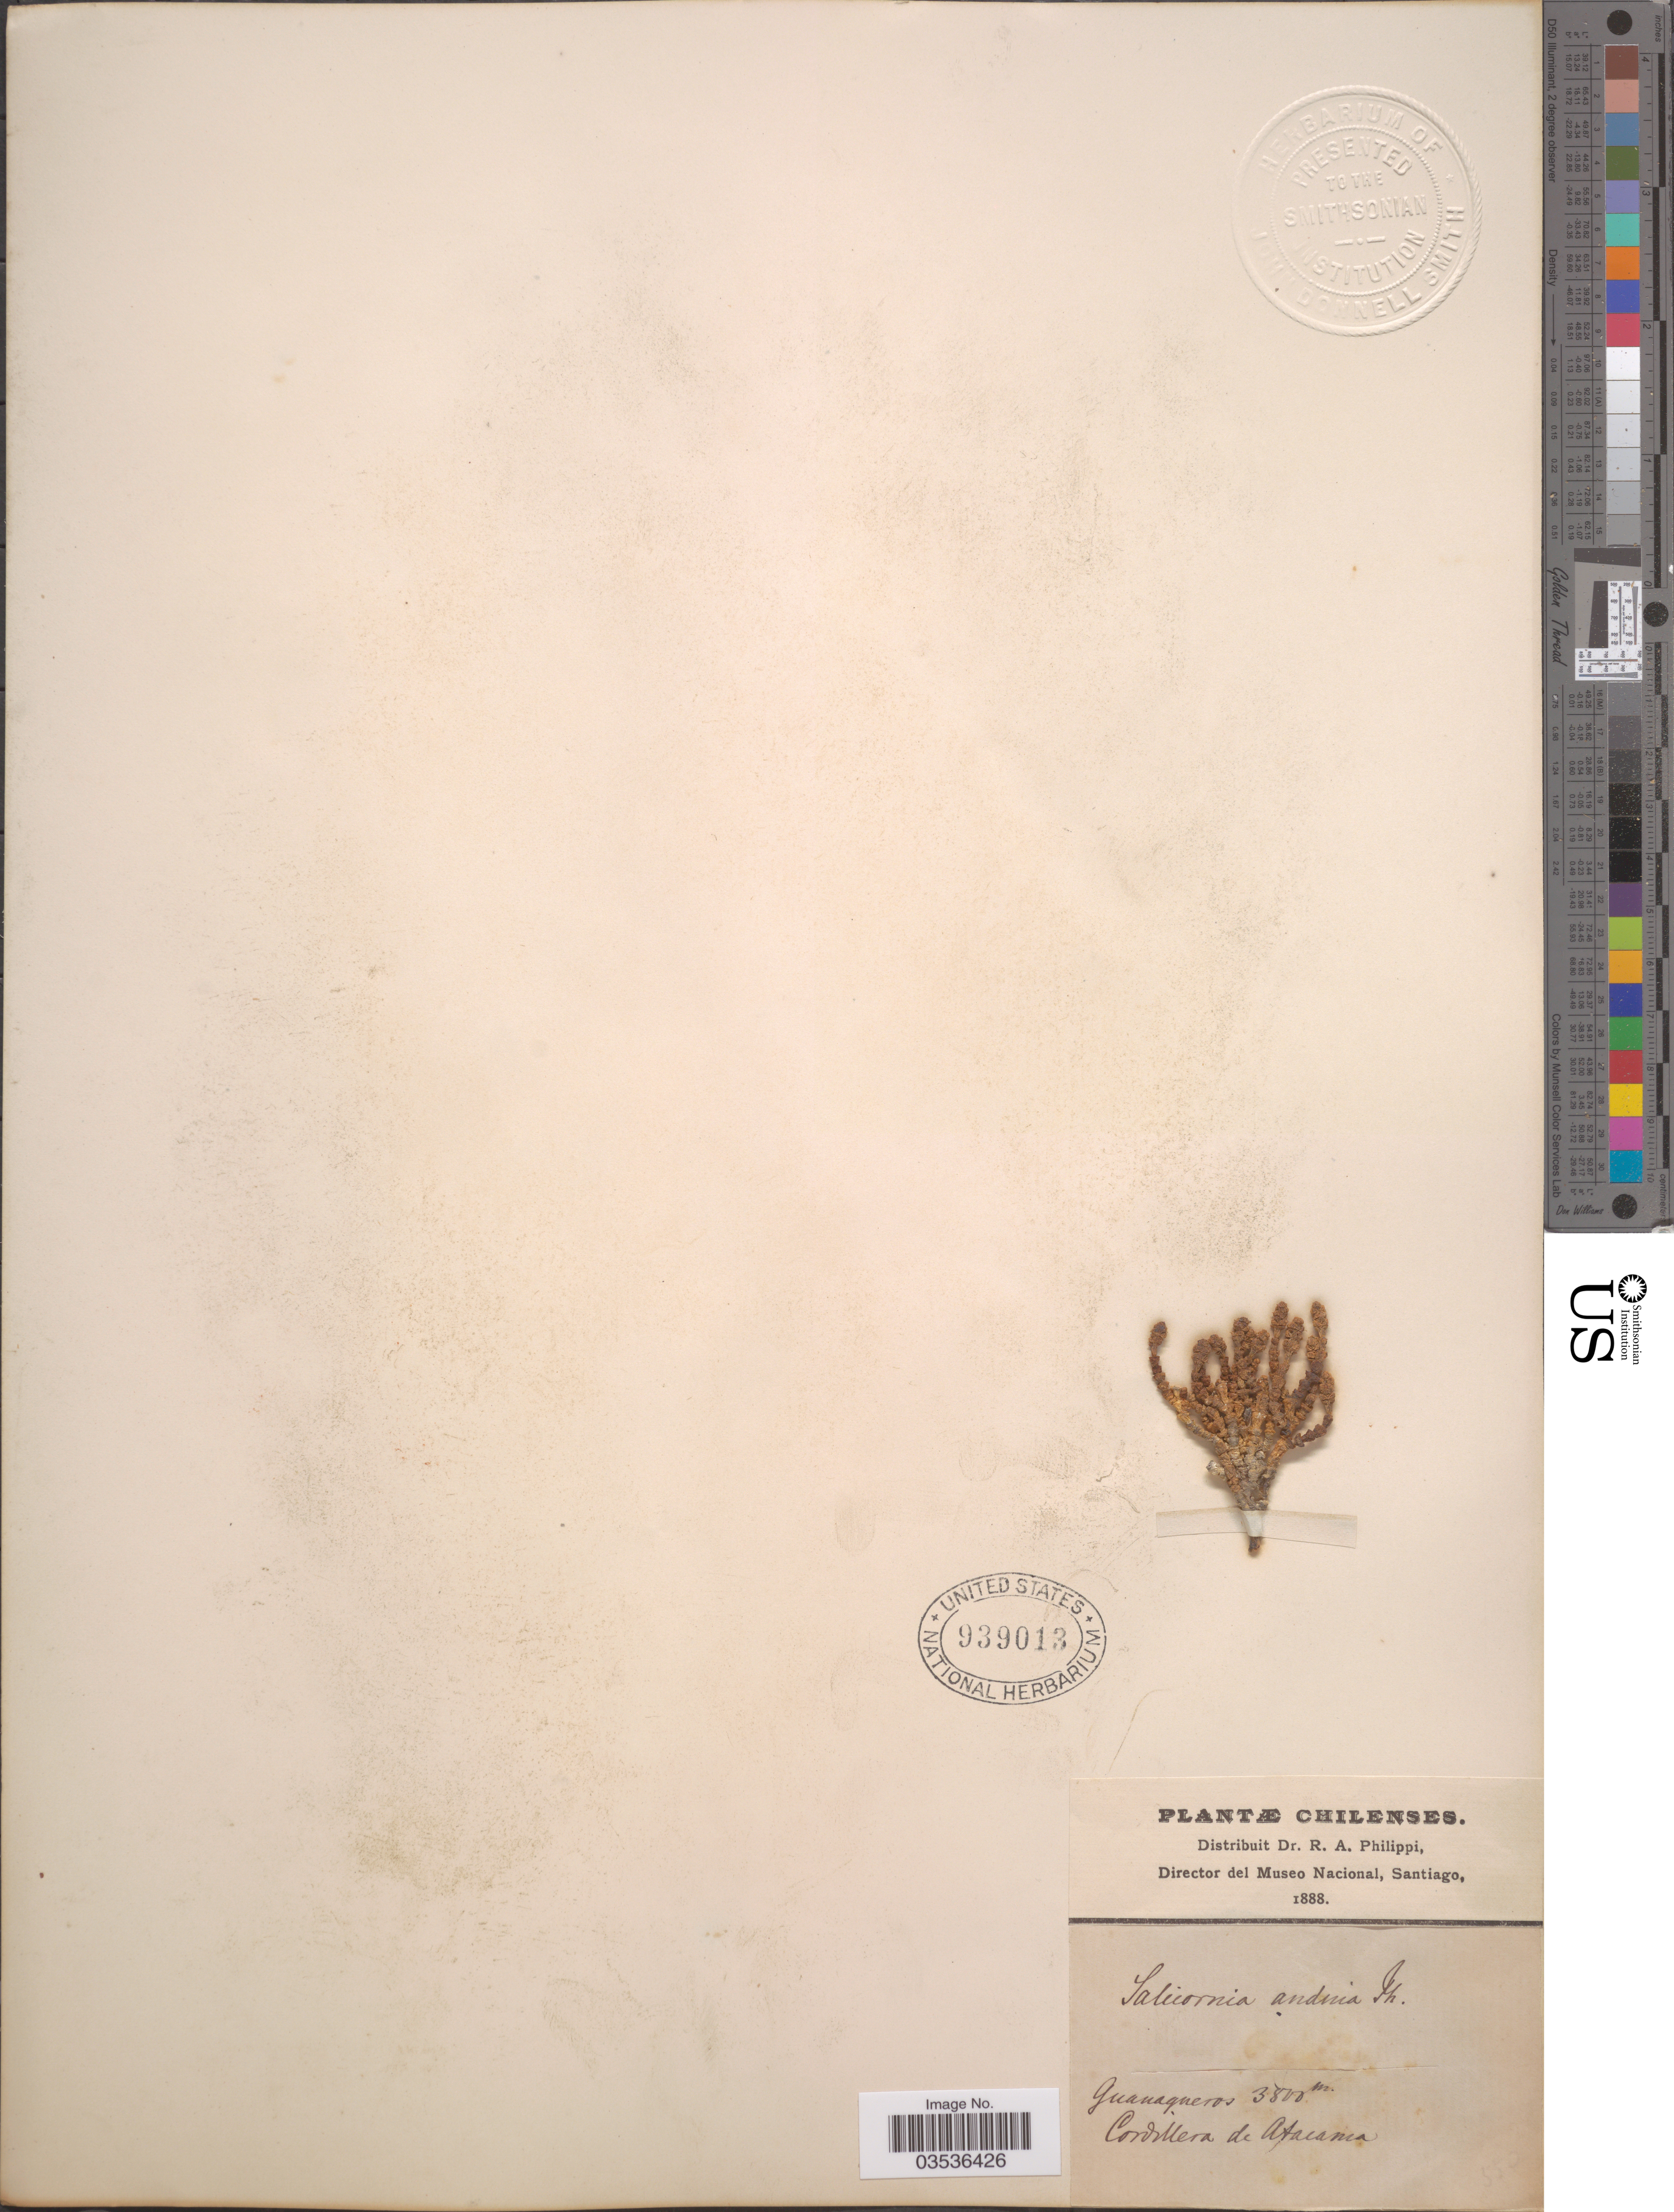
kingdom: Plantae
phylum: Tracheophyta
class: Magnoliopsida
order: Caryophyllales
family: Amaranthaceae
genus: Salicornia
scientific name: Salicornia andina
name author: Phil.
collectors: ex. herb. R.A. Philippi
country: Chile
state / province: Atacama (III)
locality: Guanaqueros. Cordillera de Atacama.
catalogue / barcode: US 939013